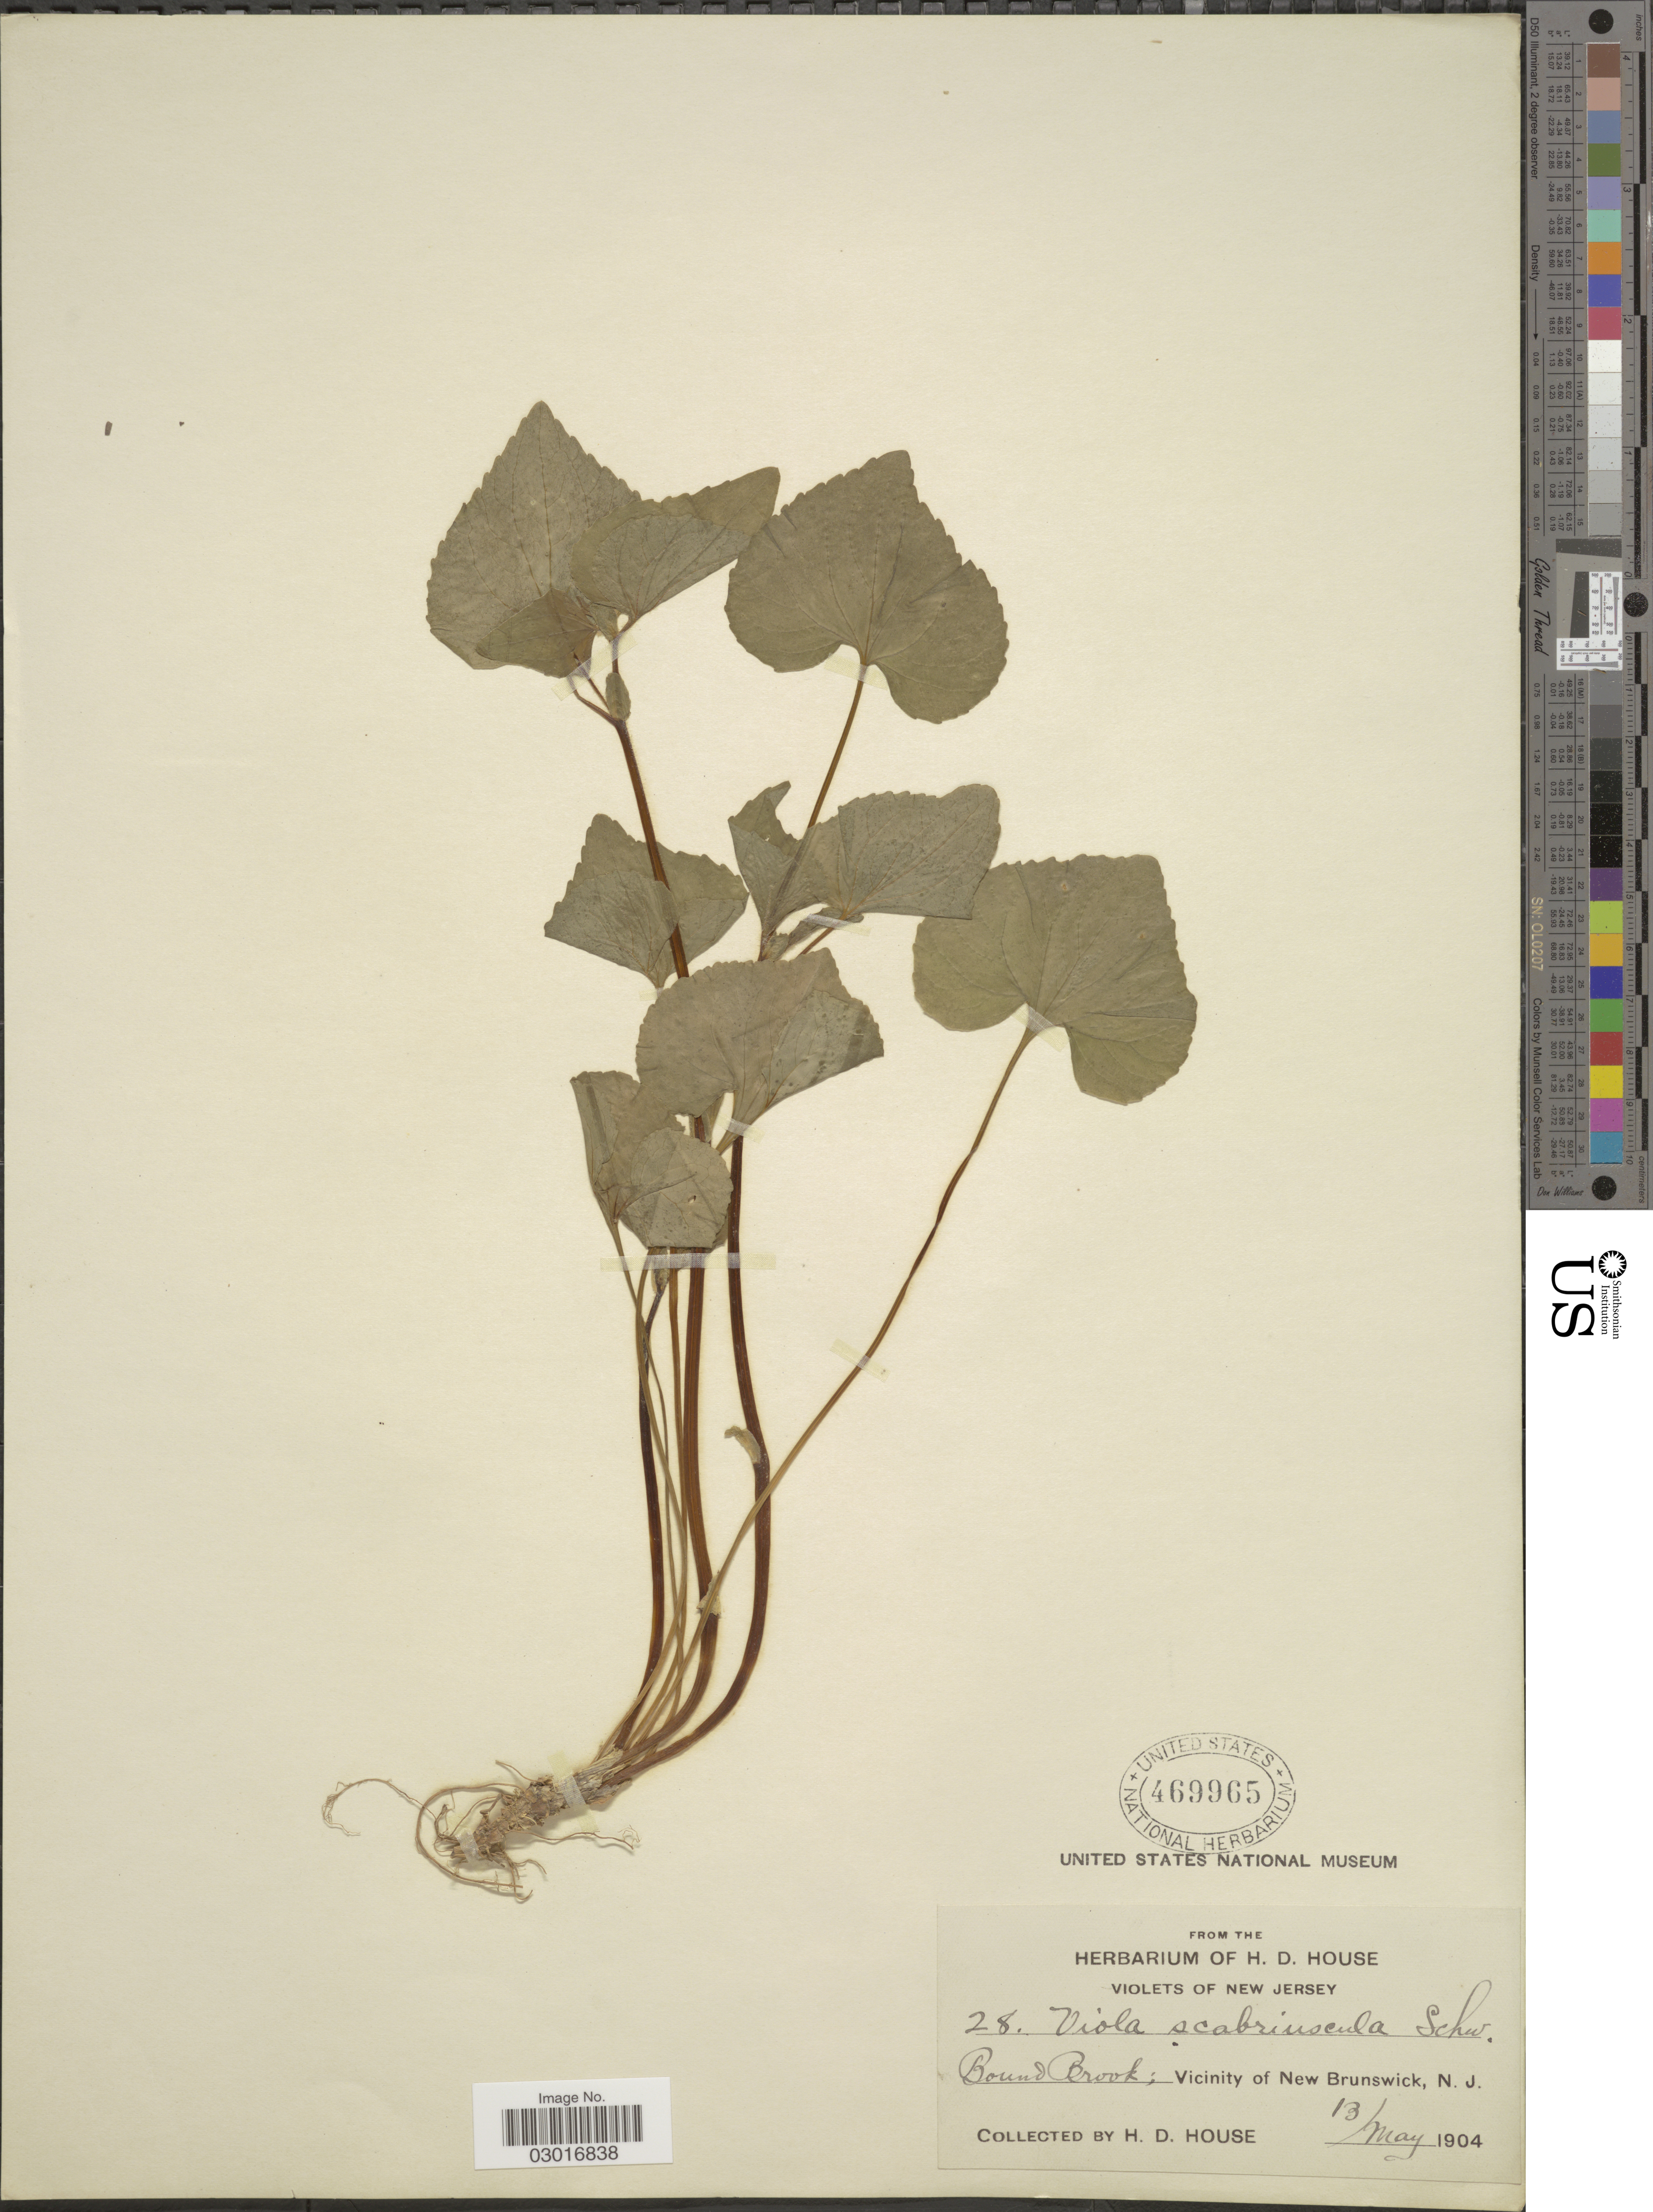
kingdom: Plantae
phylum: Tracheophyta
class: Magnoliopsida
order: Malpighiales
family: Violaceae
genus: Viola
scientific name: Viola scabriuscula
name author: (Torr. & A. Gray) Shafer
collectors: H. D. House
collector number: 28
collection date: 1904-05-13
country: United States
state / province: New Jersey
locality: Bound Brook; Vicinity of New Brunswick.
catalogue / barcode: US 469965